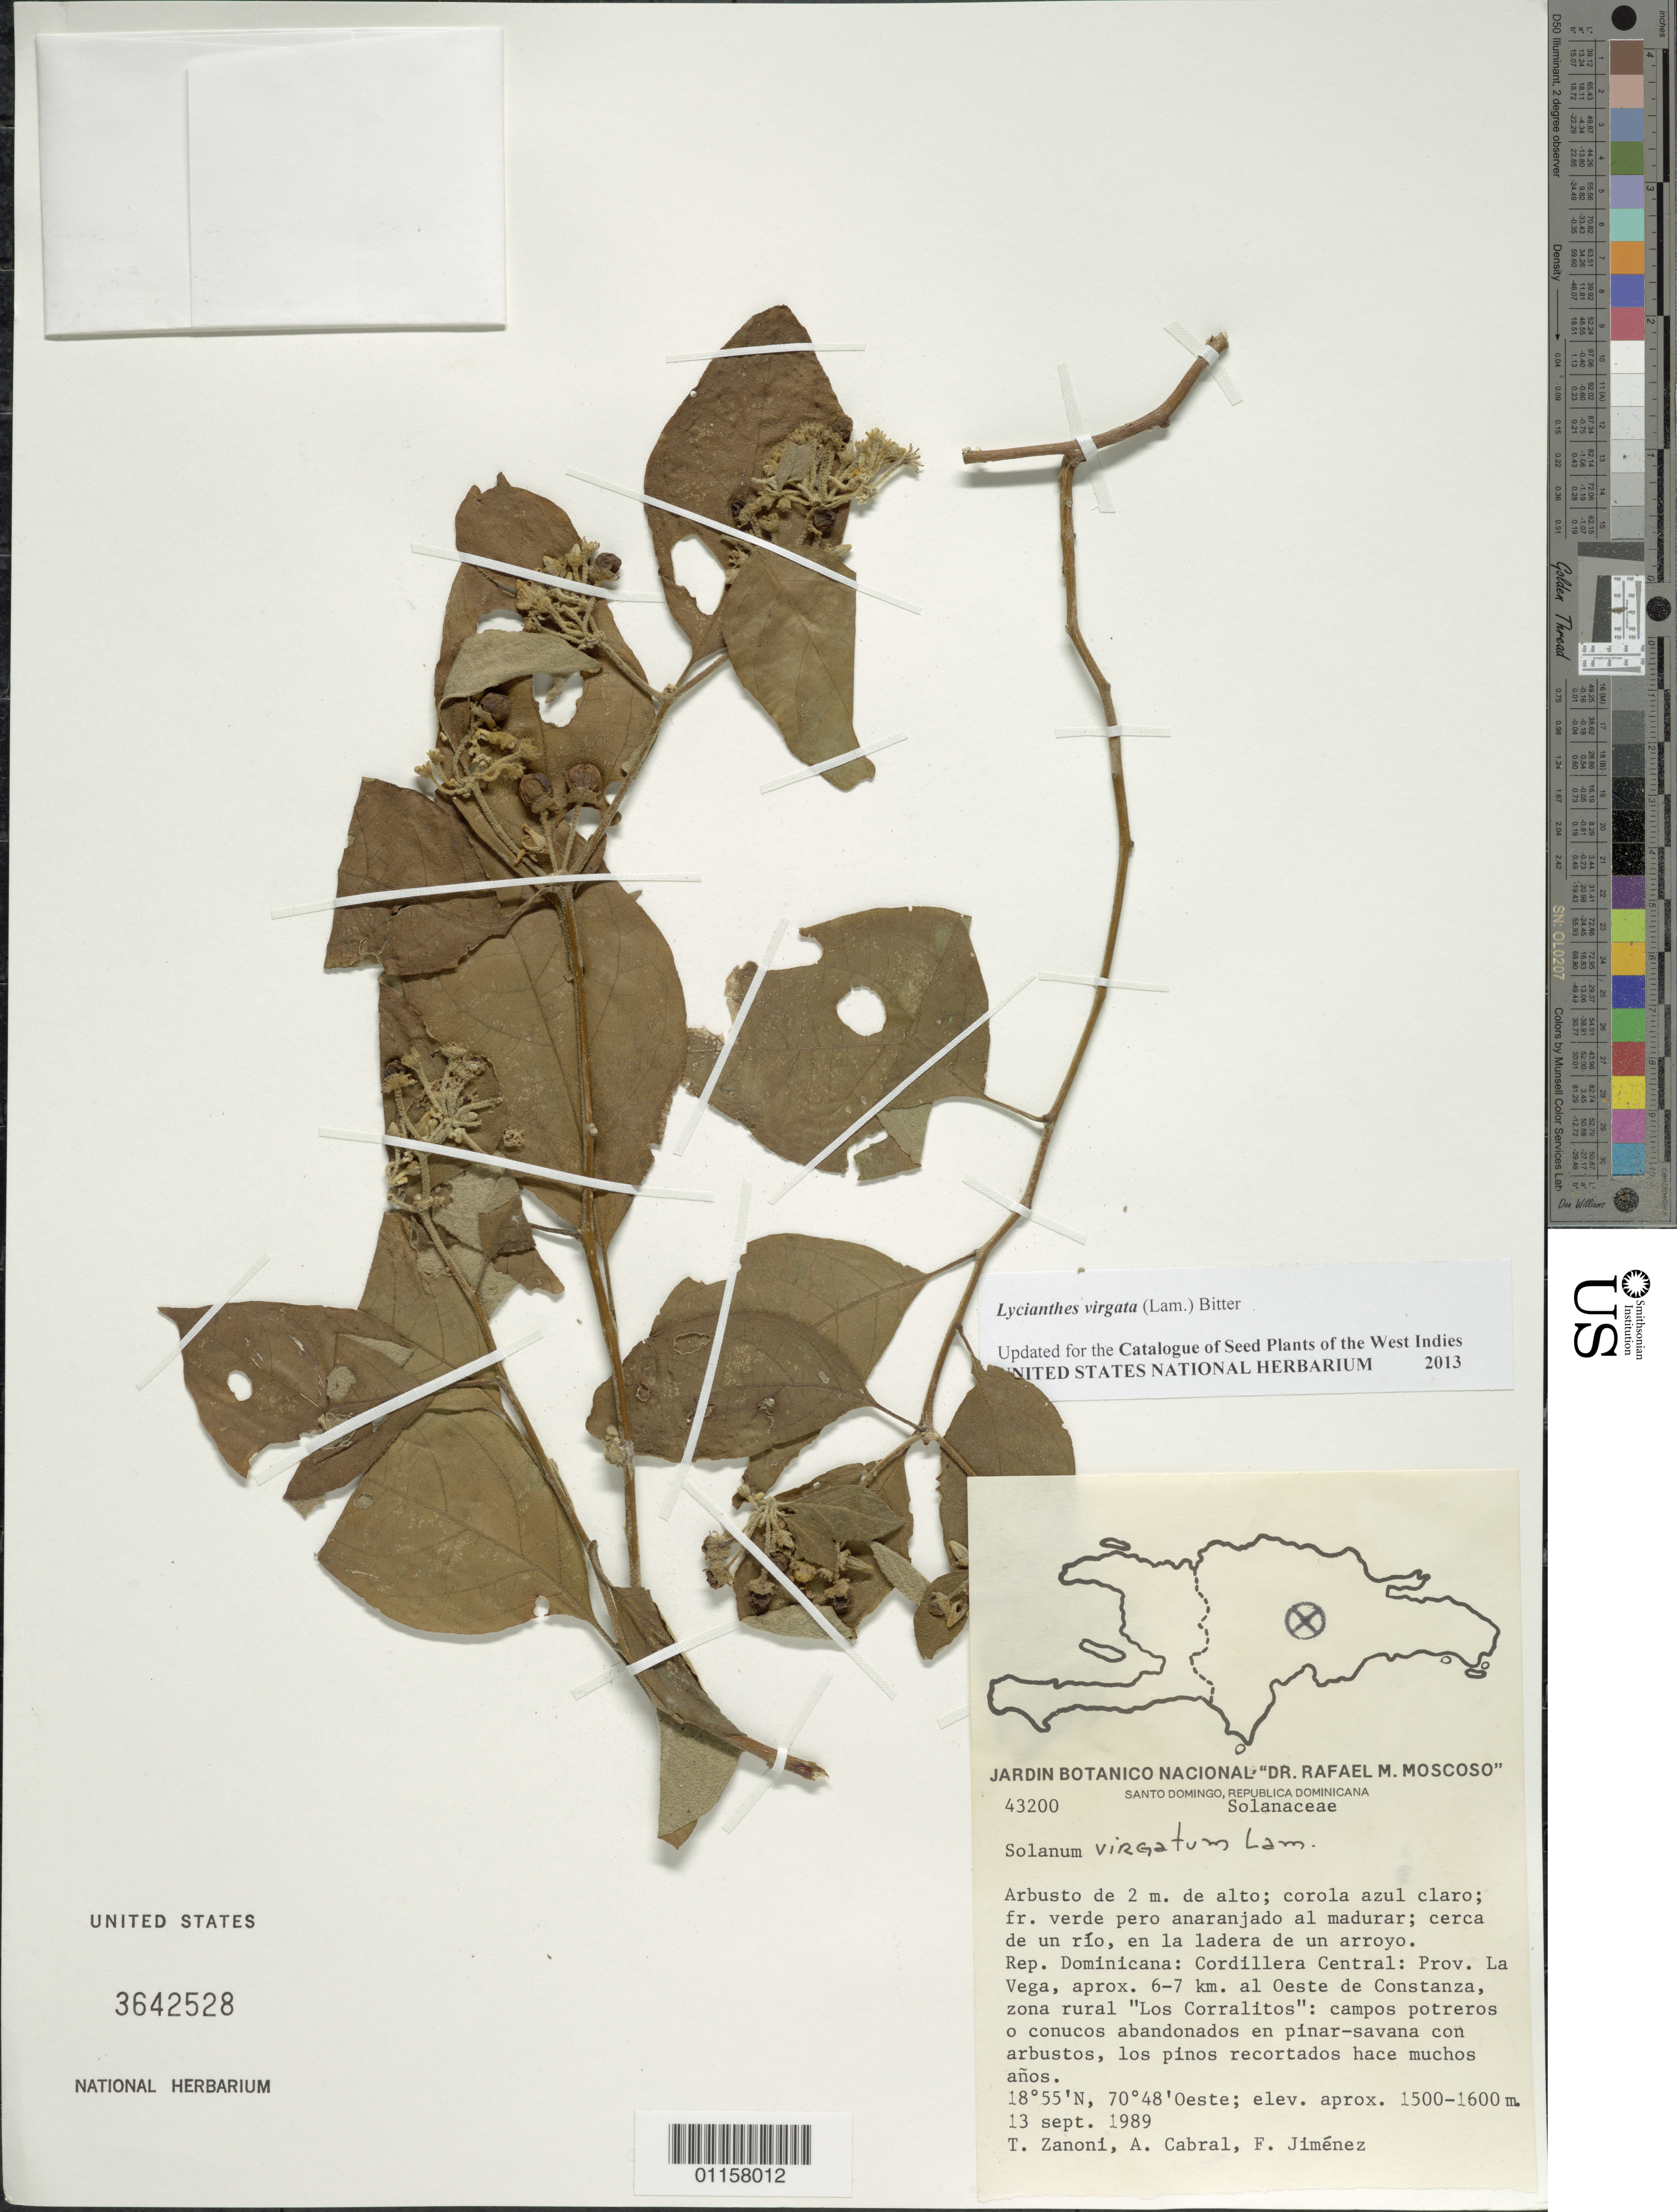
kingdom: Plantae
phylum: Tracheophyta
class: Magnoliopsida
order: Solanales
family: Solanaceae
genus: Lycianthes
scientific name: Lycianthes virgata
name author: (Lam.) Bitter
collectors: T. A. Zanoni, A. Cabral & F. Jiménez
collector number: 43200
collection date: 1989-09-13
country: Dominican Republic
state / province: La Vega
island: Hispaniola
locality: Cordillera Central, aprox. 6-7 km al Oeste de Constanza, zona rural "Los Corralitos".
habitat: Campos potreros o conucos abandonados en pinar-savana con arbustos, los pinos recortados hace muchos años. Cerca de un río, en la ladera de un arroyo.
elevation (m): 1500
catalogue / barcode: US 3642528